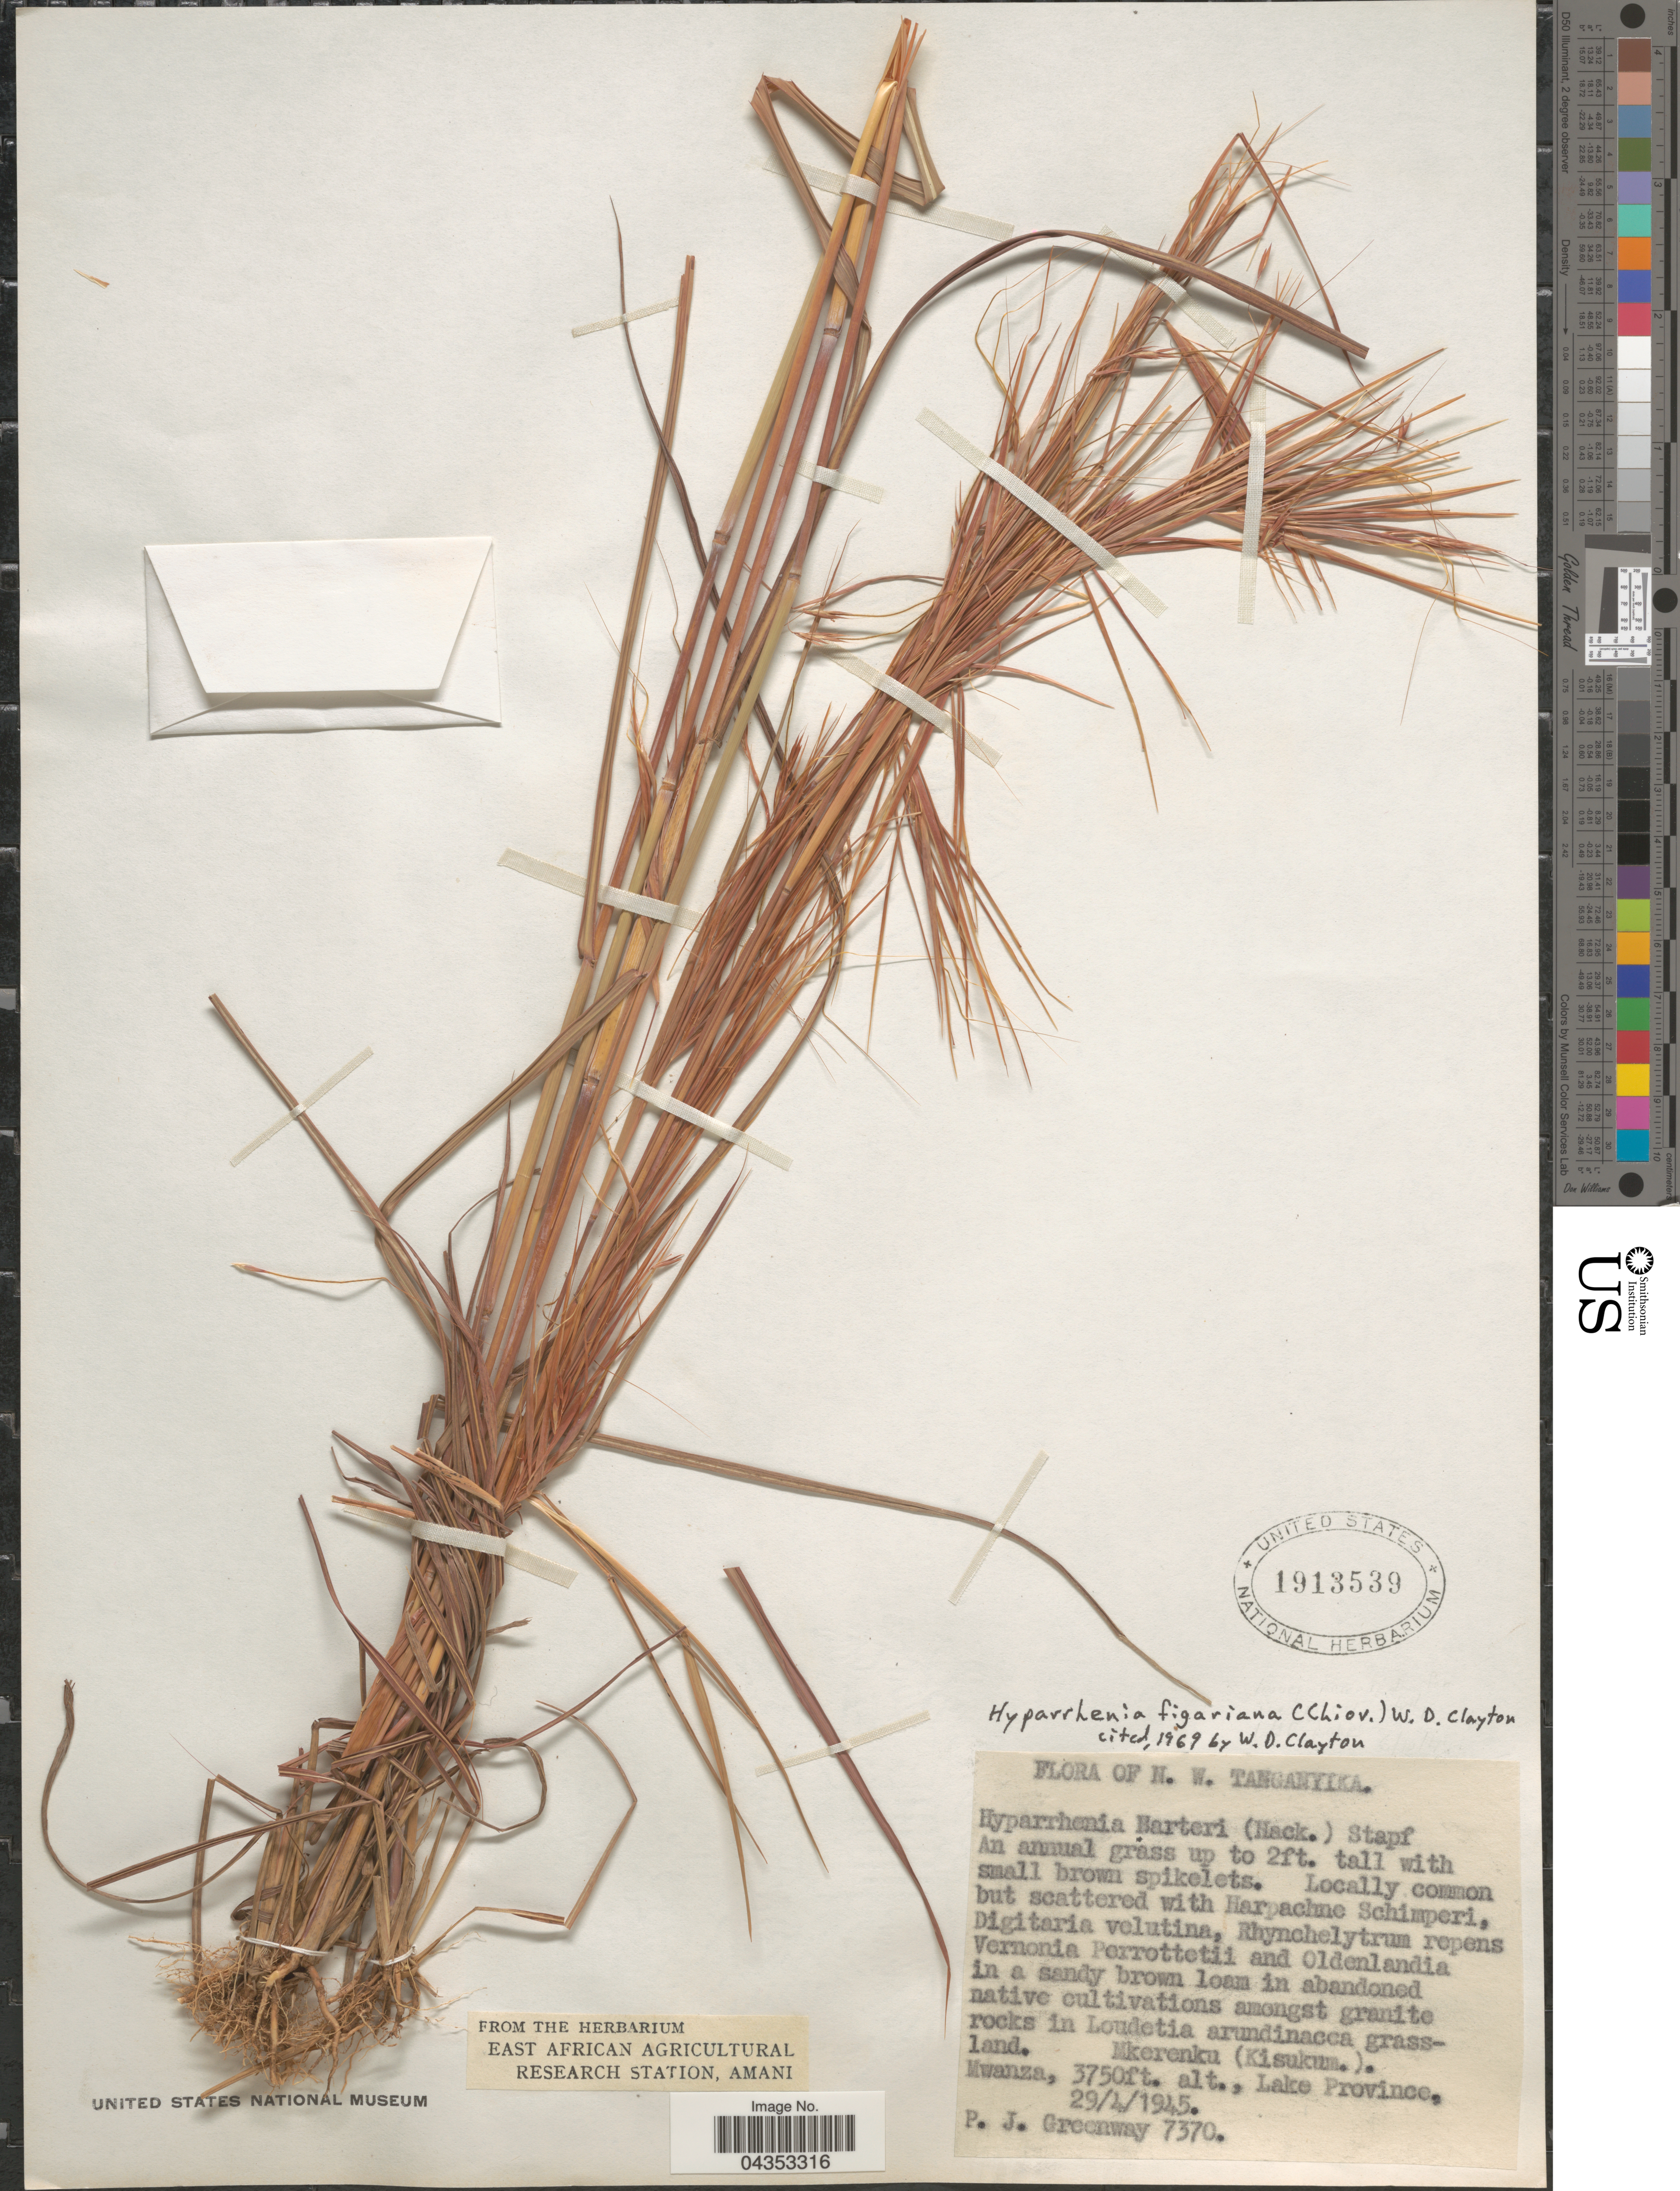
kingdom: Plantae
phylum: Tracheophyta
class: Liliopsida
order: Poales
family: Poaceae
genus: Hyparrhenia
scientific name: Hyparrhenia figariana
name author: (Chiov.) Clayton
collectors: P. J. Greenway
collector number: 7370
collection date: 1945-04-29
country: Tanzania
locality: N. W. Tanganyika. Mkerenku (Kisukum.). Mwanza, Lake Province.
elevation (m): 1143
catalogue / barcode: US 1913539